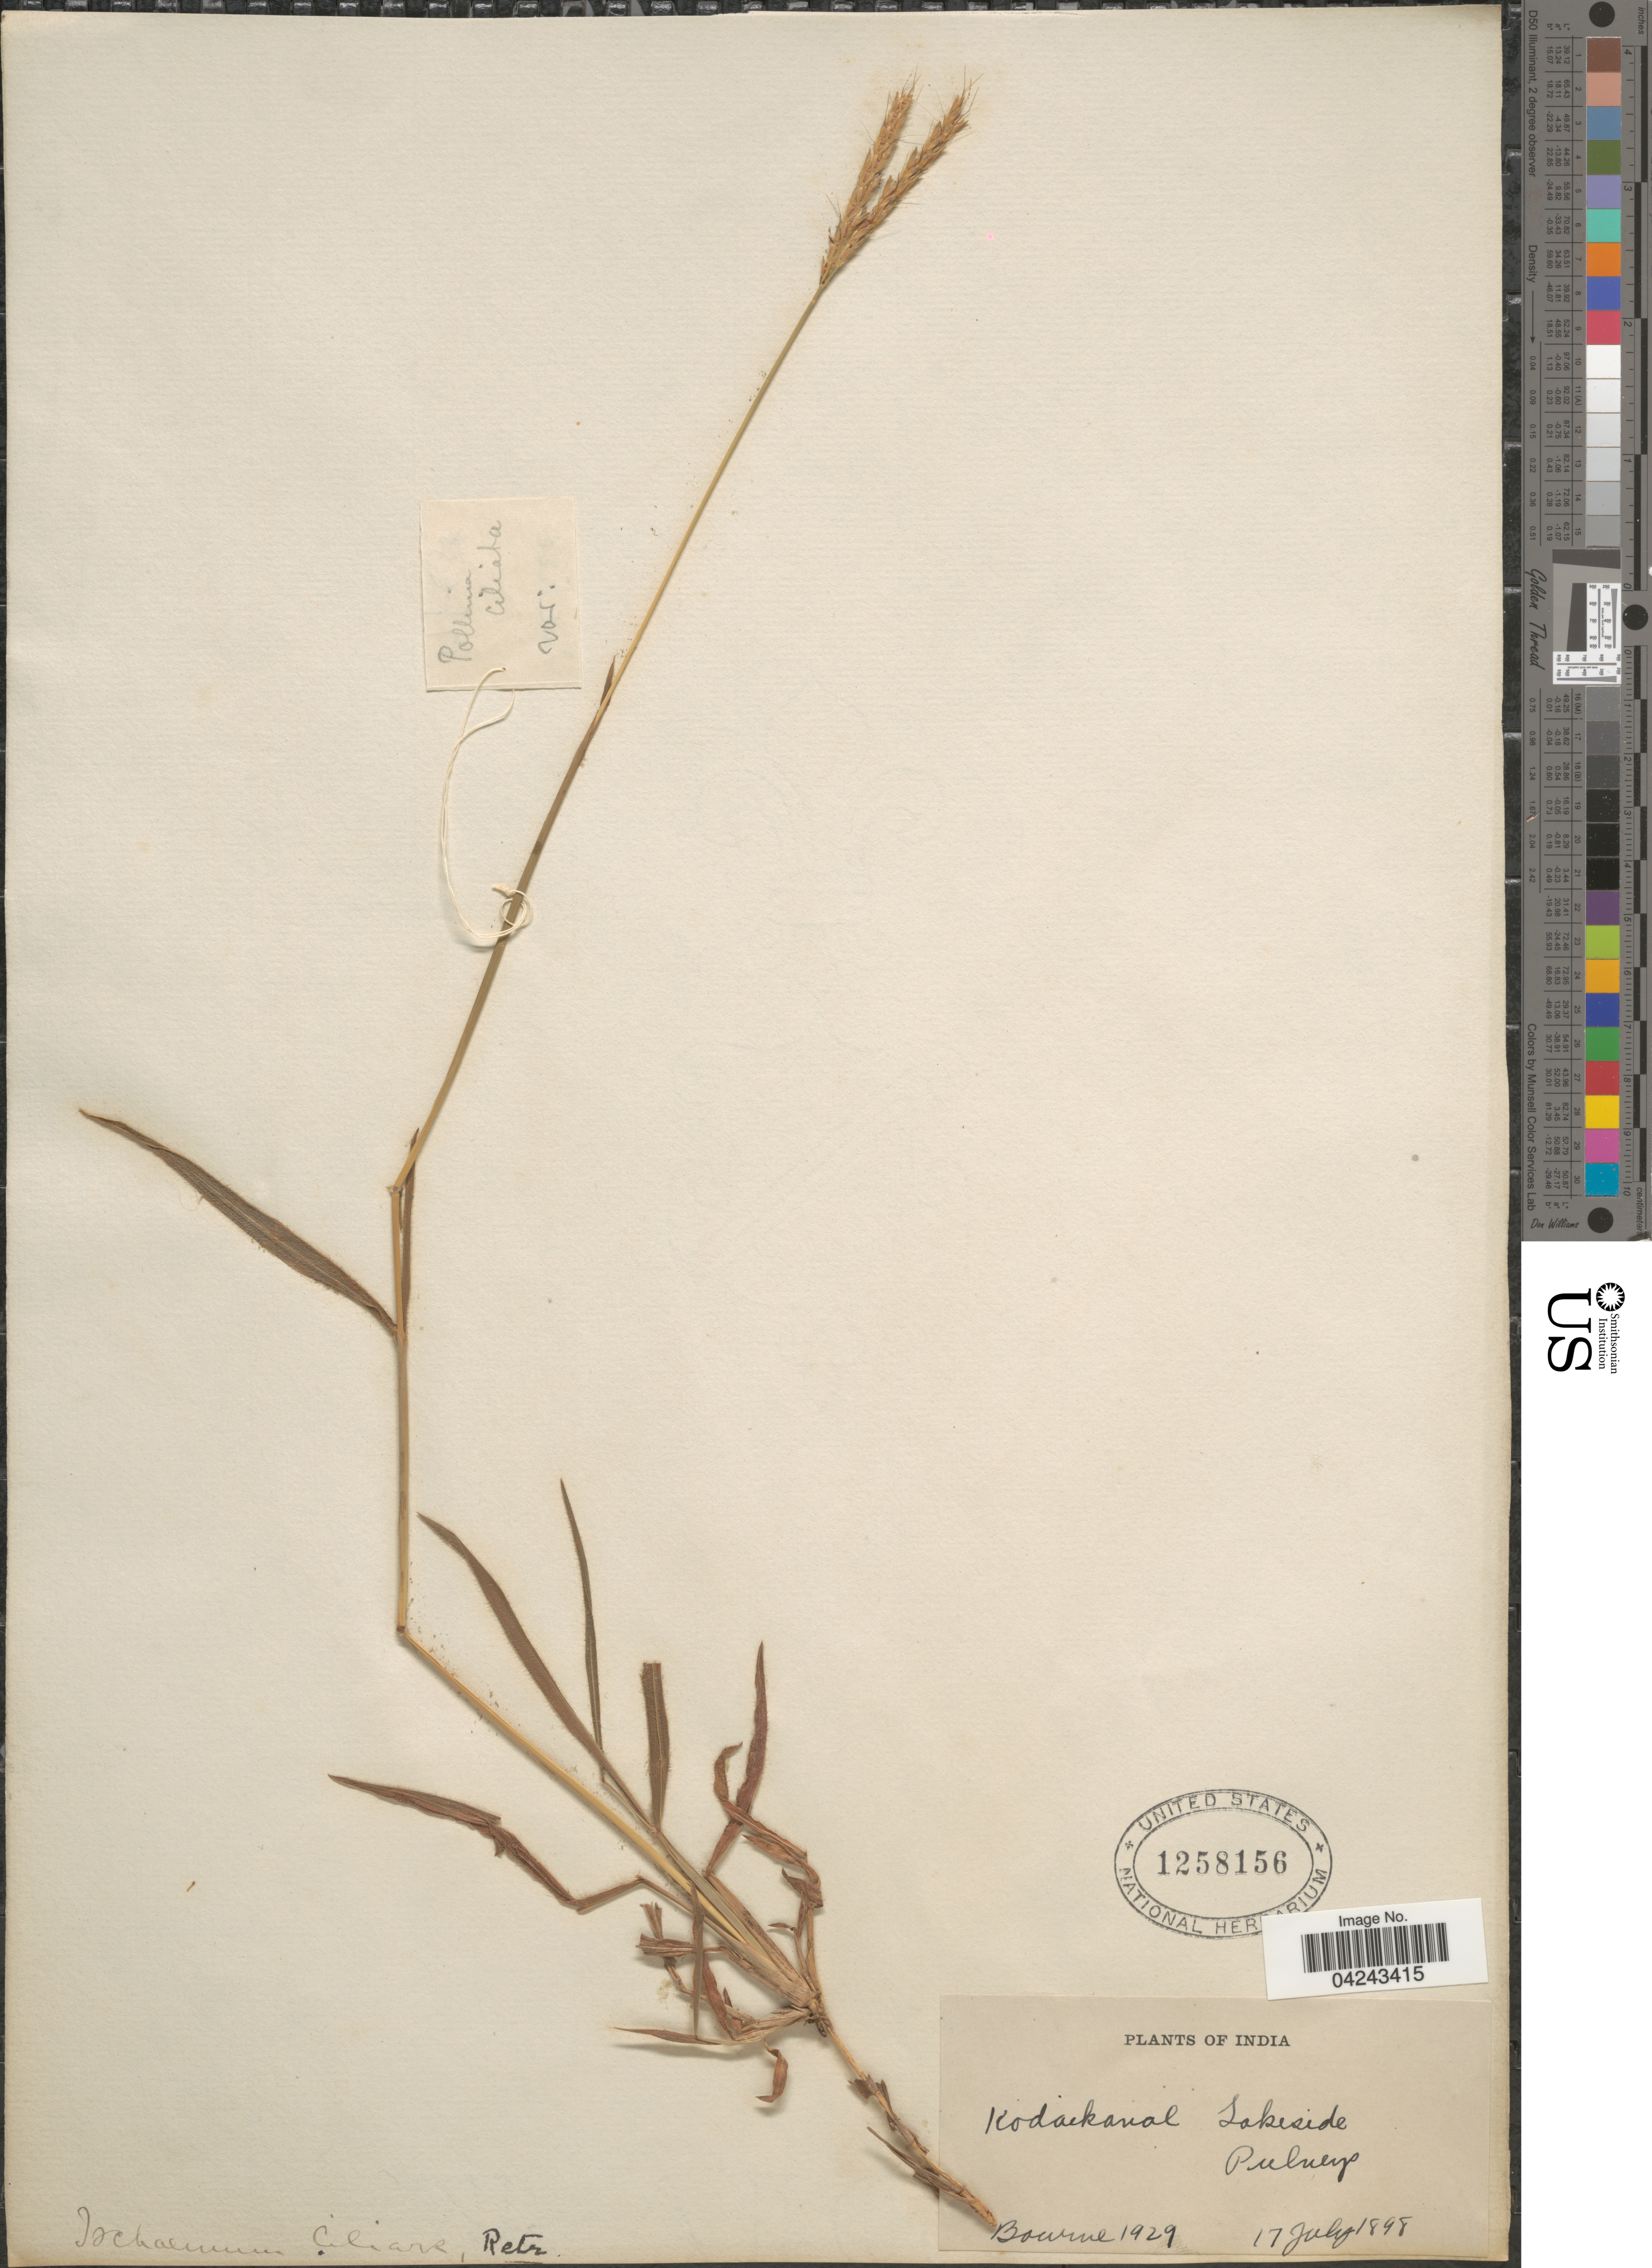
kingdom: Plantae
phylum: Tracheophyta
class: Liliopsida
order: Poales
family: Poaceae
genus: Ischaemum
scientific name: Ischaemum ciliare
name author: Retz.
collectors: -- Bourne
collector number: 1929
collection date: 1898-07-17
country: India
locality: Kodaikanal Lakeside. Pulneys.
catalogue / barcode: US 1258156